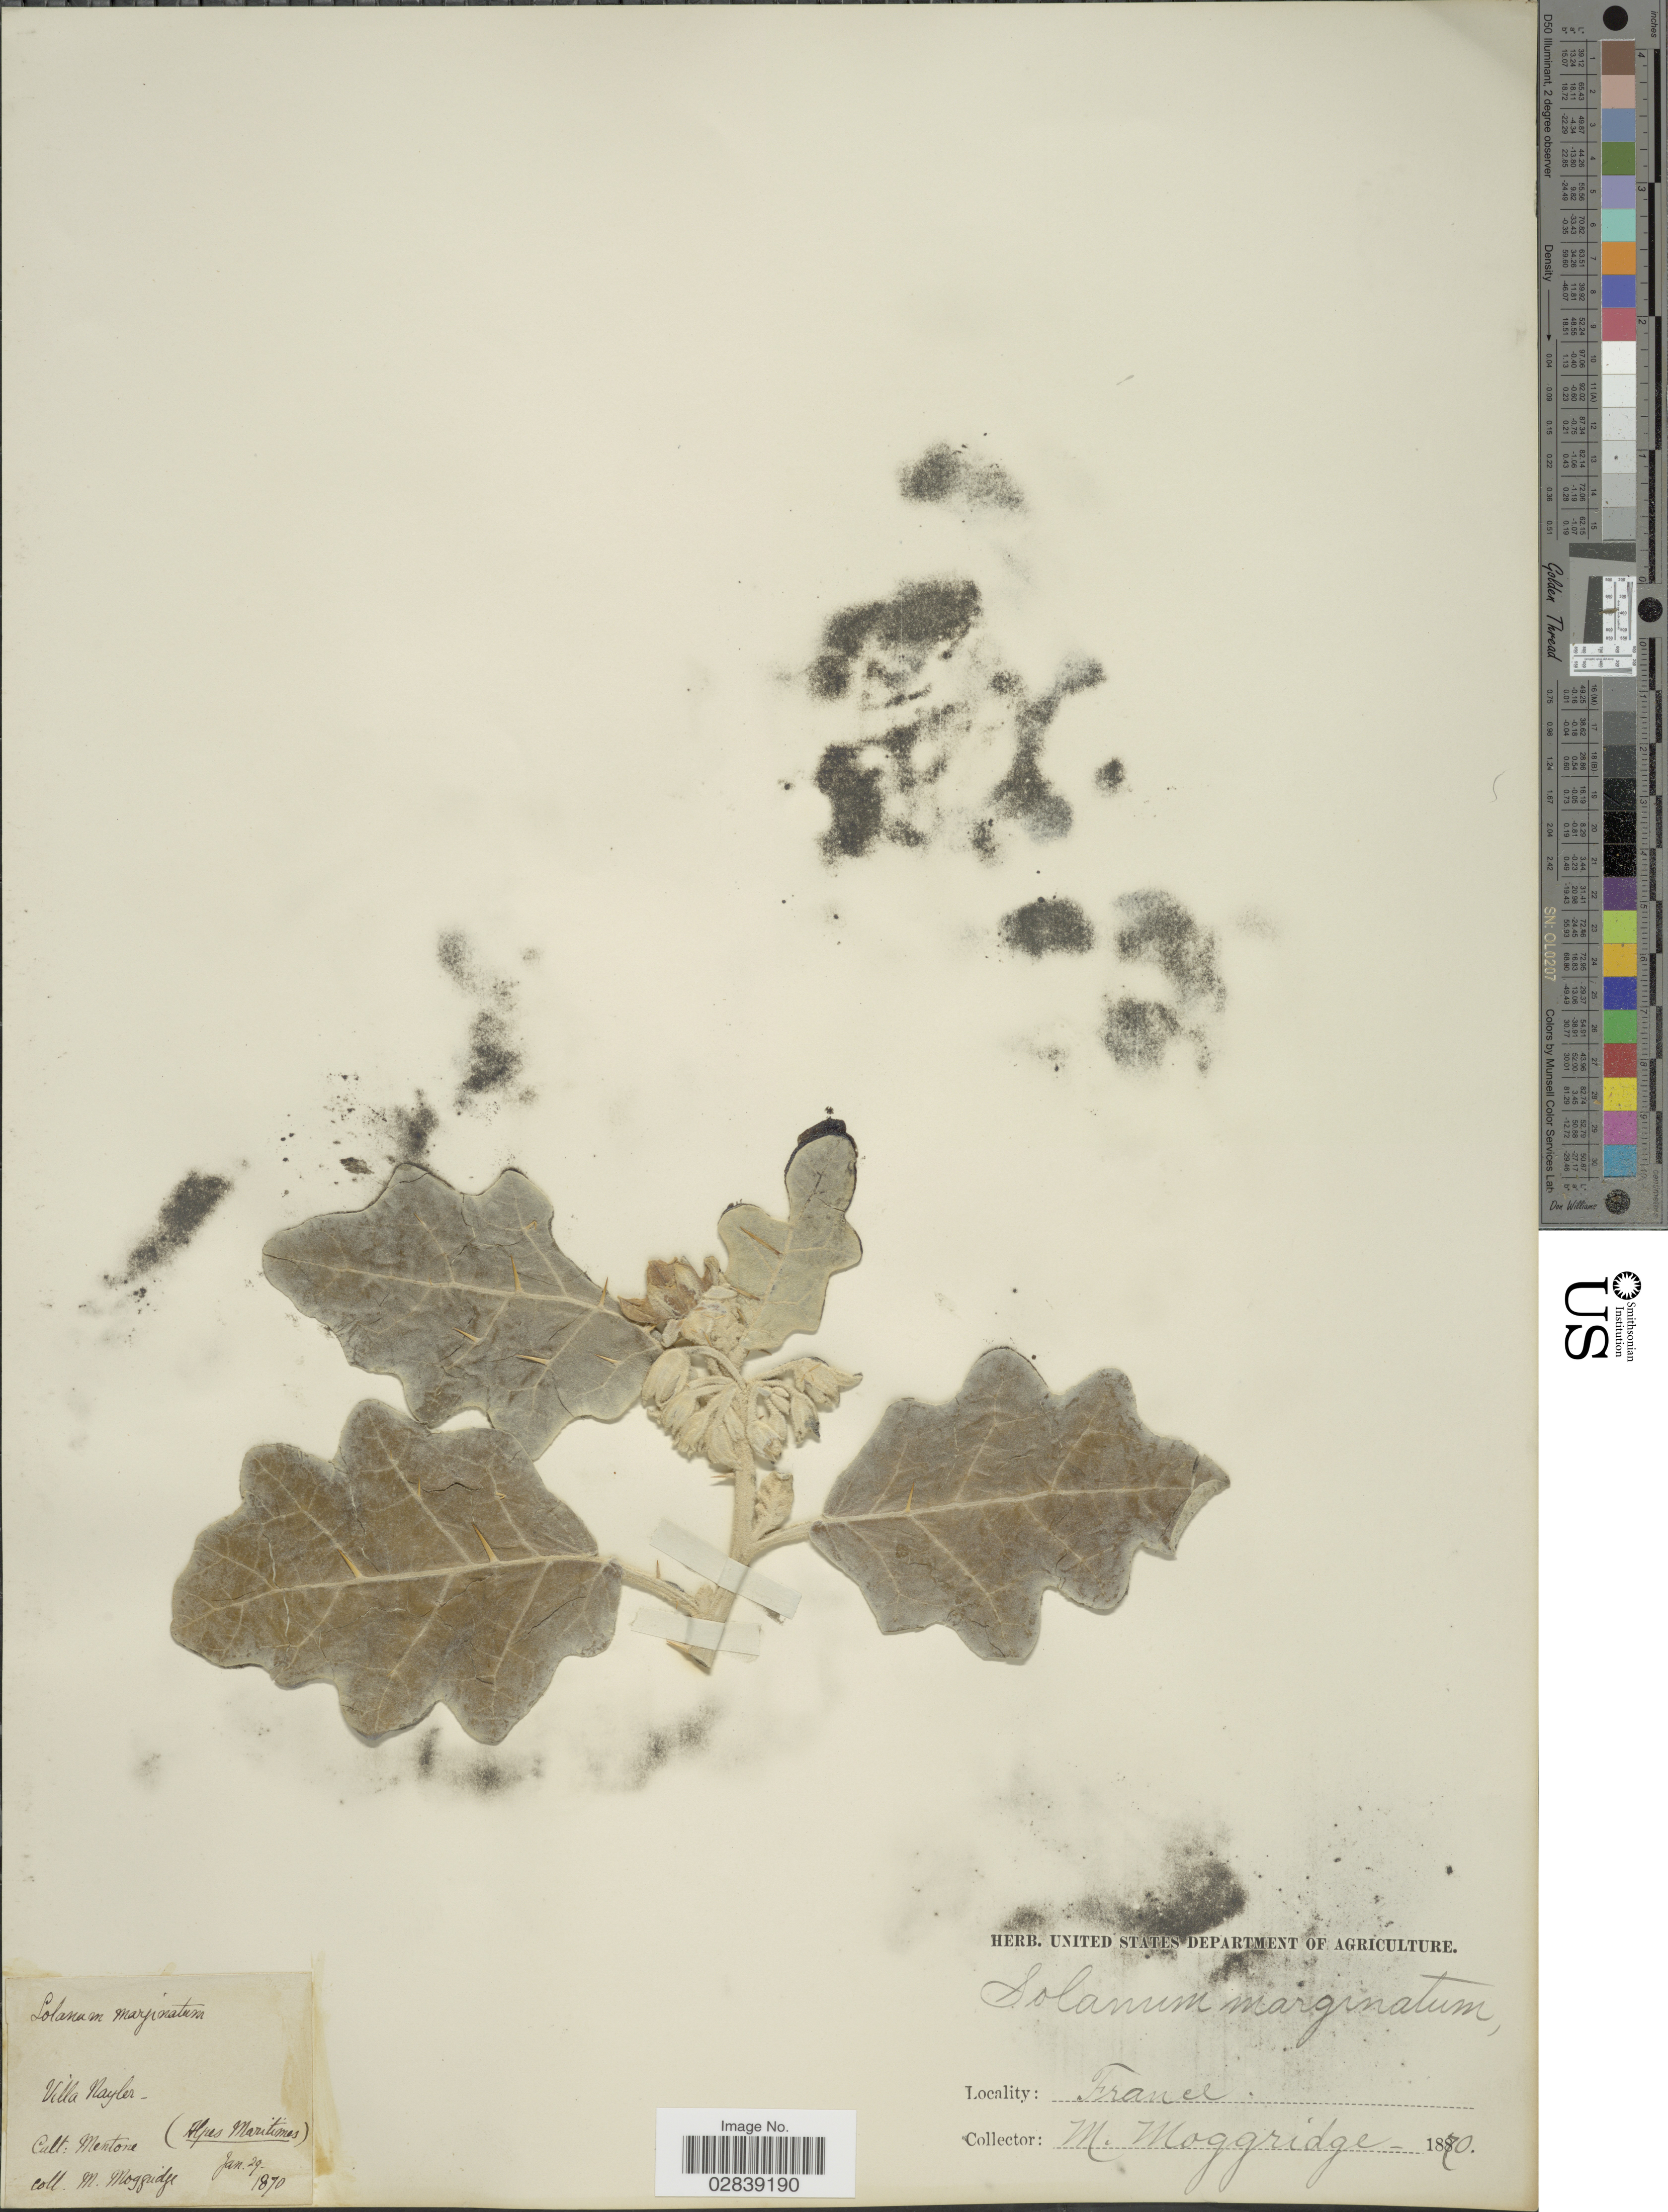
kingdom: Plantae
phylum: Tracheophyta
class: Magnoliopsida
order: Solanales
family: Solanaceae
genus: Solanum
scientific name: Solanum marginatum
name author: L. f.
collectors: M. Moggridge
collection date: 1870-01-29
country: France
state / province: Provence-Alpes-Côte d'Azur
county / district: Alpes-Maritimes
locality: Villa Nayler. Cult.: Mentone. (Alpes Maritimes).